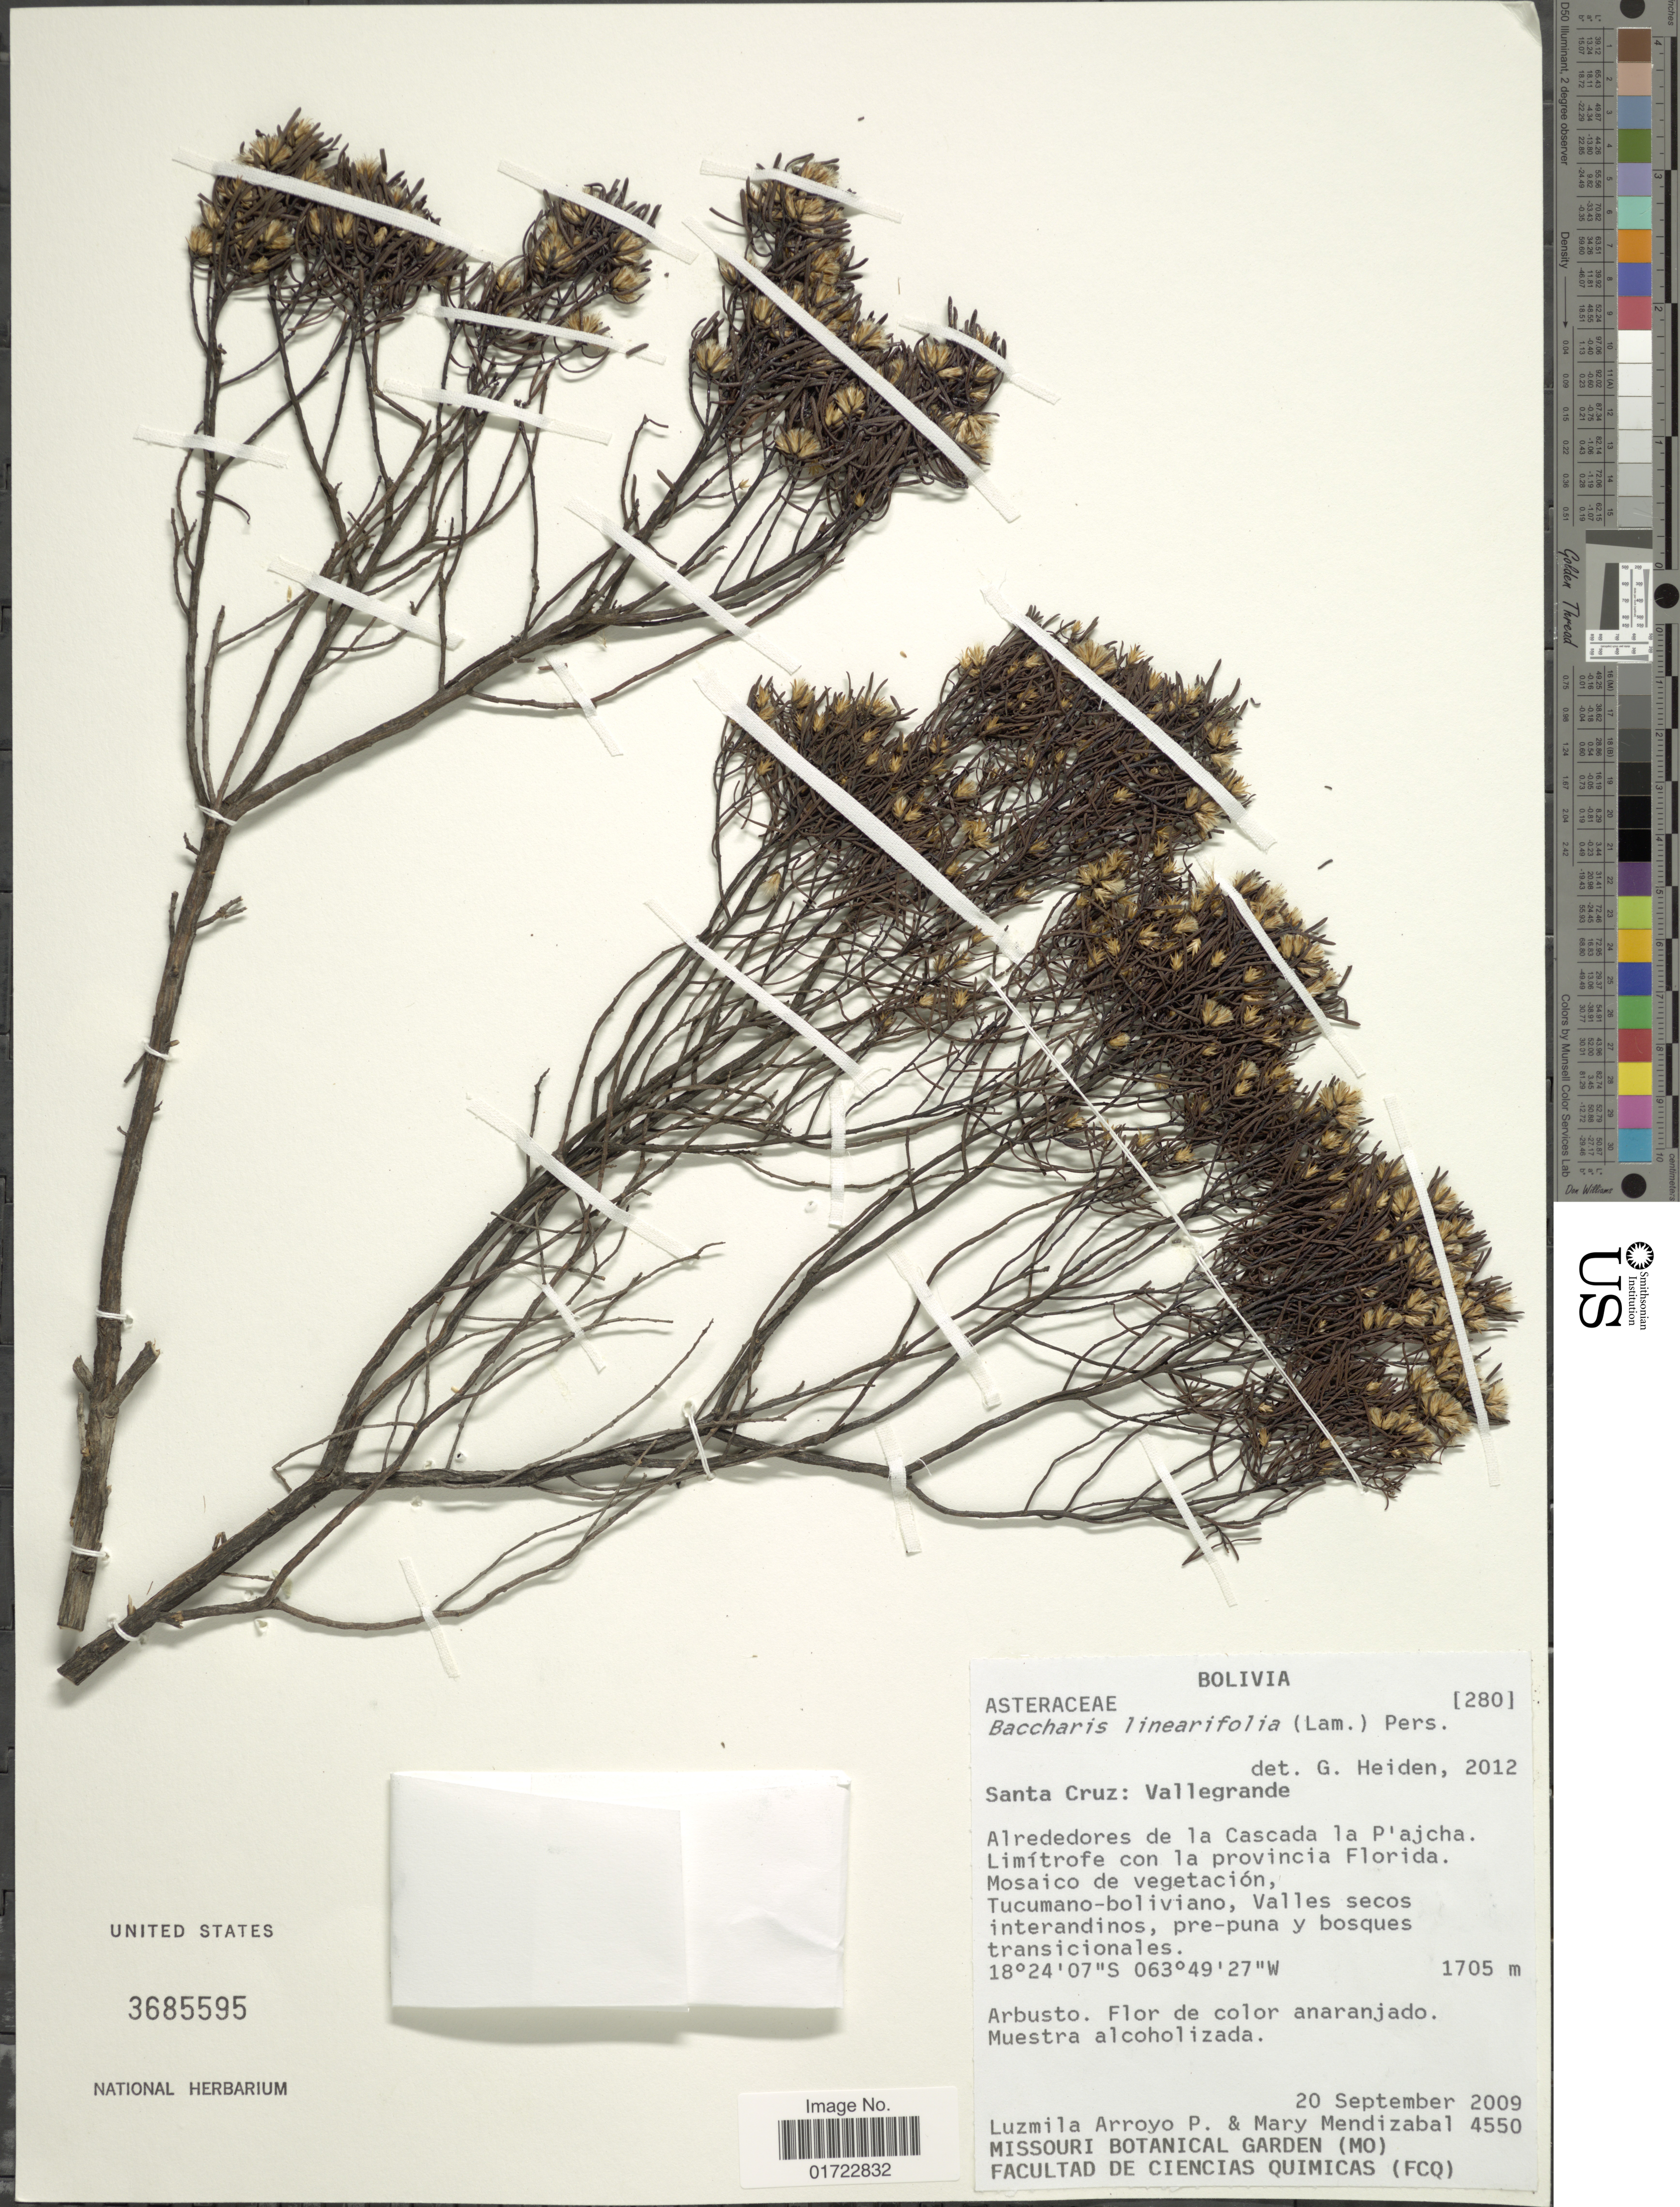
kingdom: Plantae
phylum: Tracheophyta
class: Magnoliopsida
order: Asterales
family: Asteraceae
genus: Baccharis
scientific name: Baccharis linearifolia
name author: (Lam.) Pers.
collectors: L. Arroyo & M. Mendizabal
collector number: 4550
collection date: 2009-09-20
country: Bolivia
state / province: Santa Cruz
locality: Alrededores de la Cascada la P'ajcha. Limítrofe con la provincia Florida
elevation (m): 1705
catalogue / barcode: US 3685595